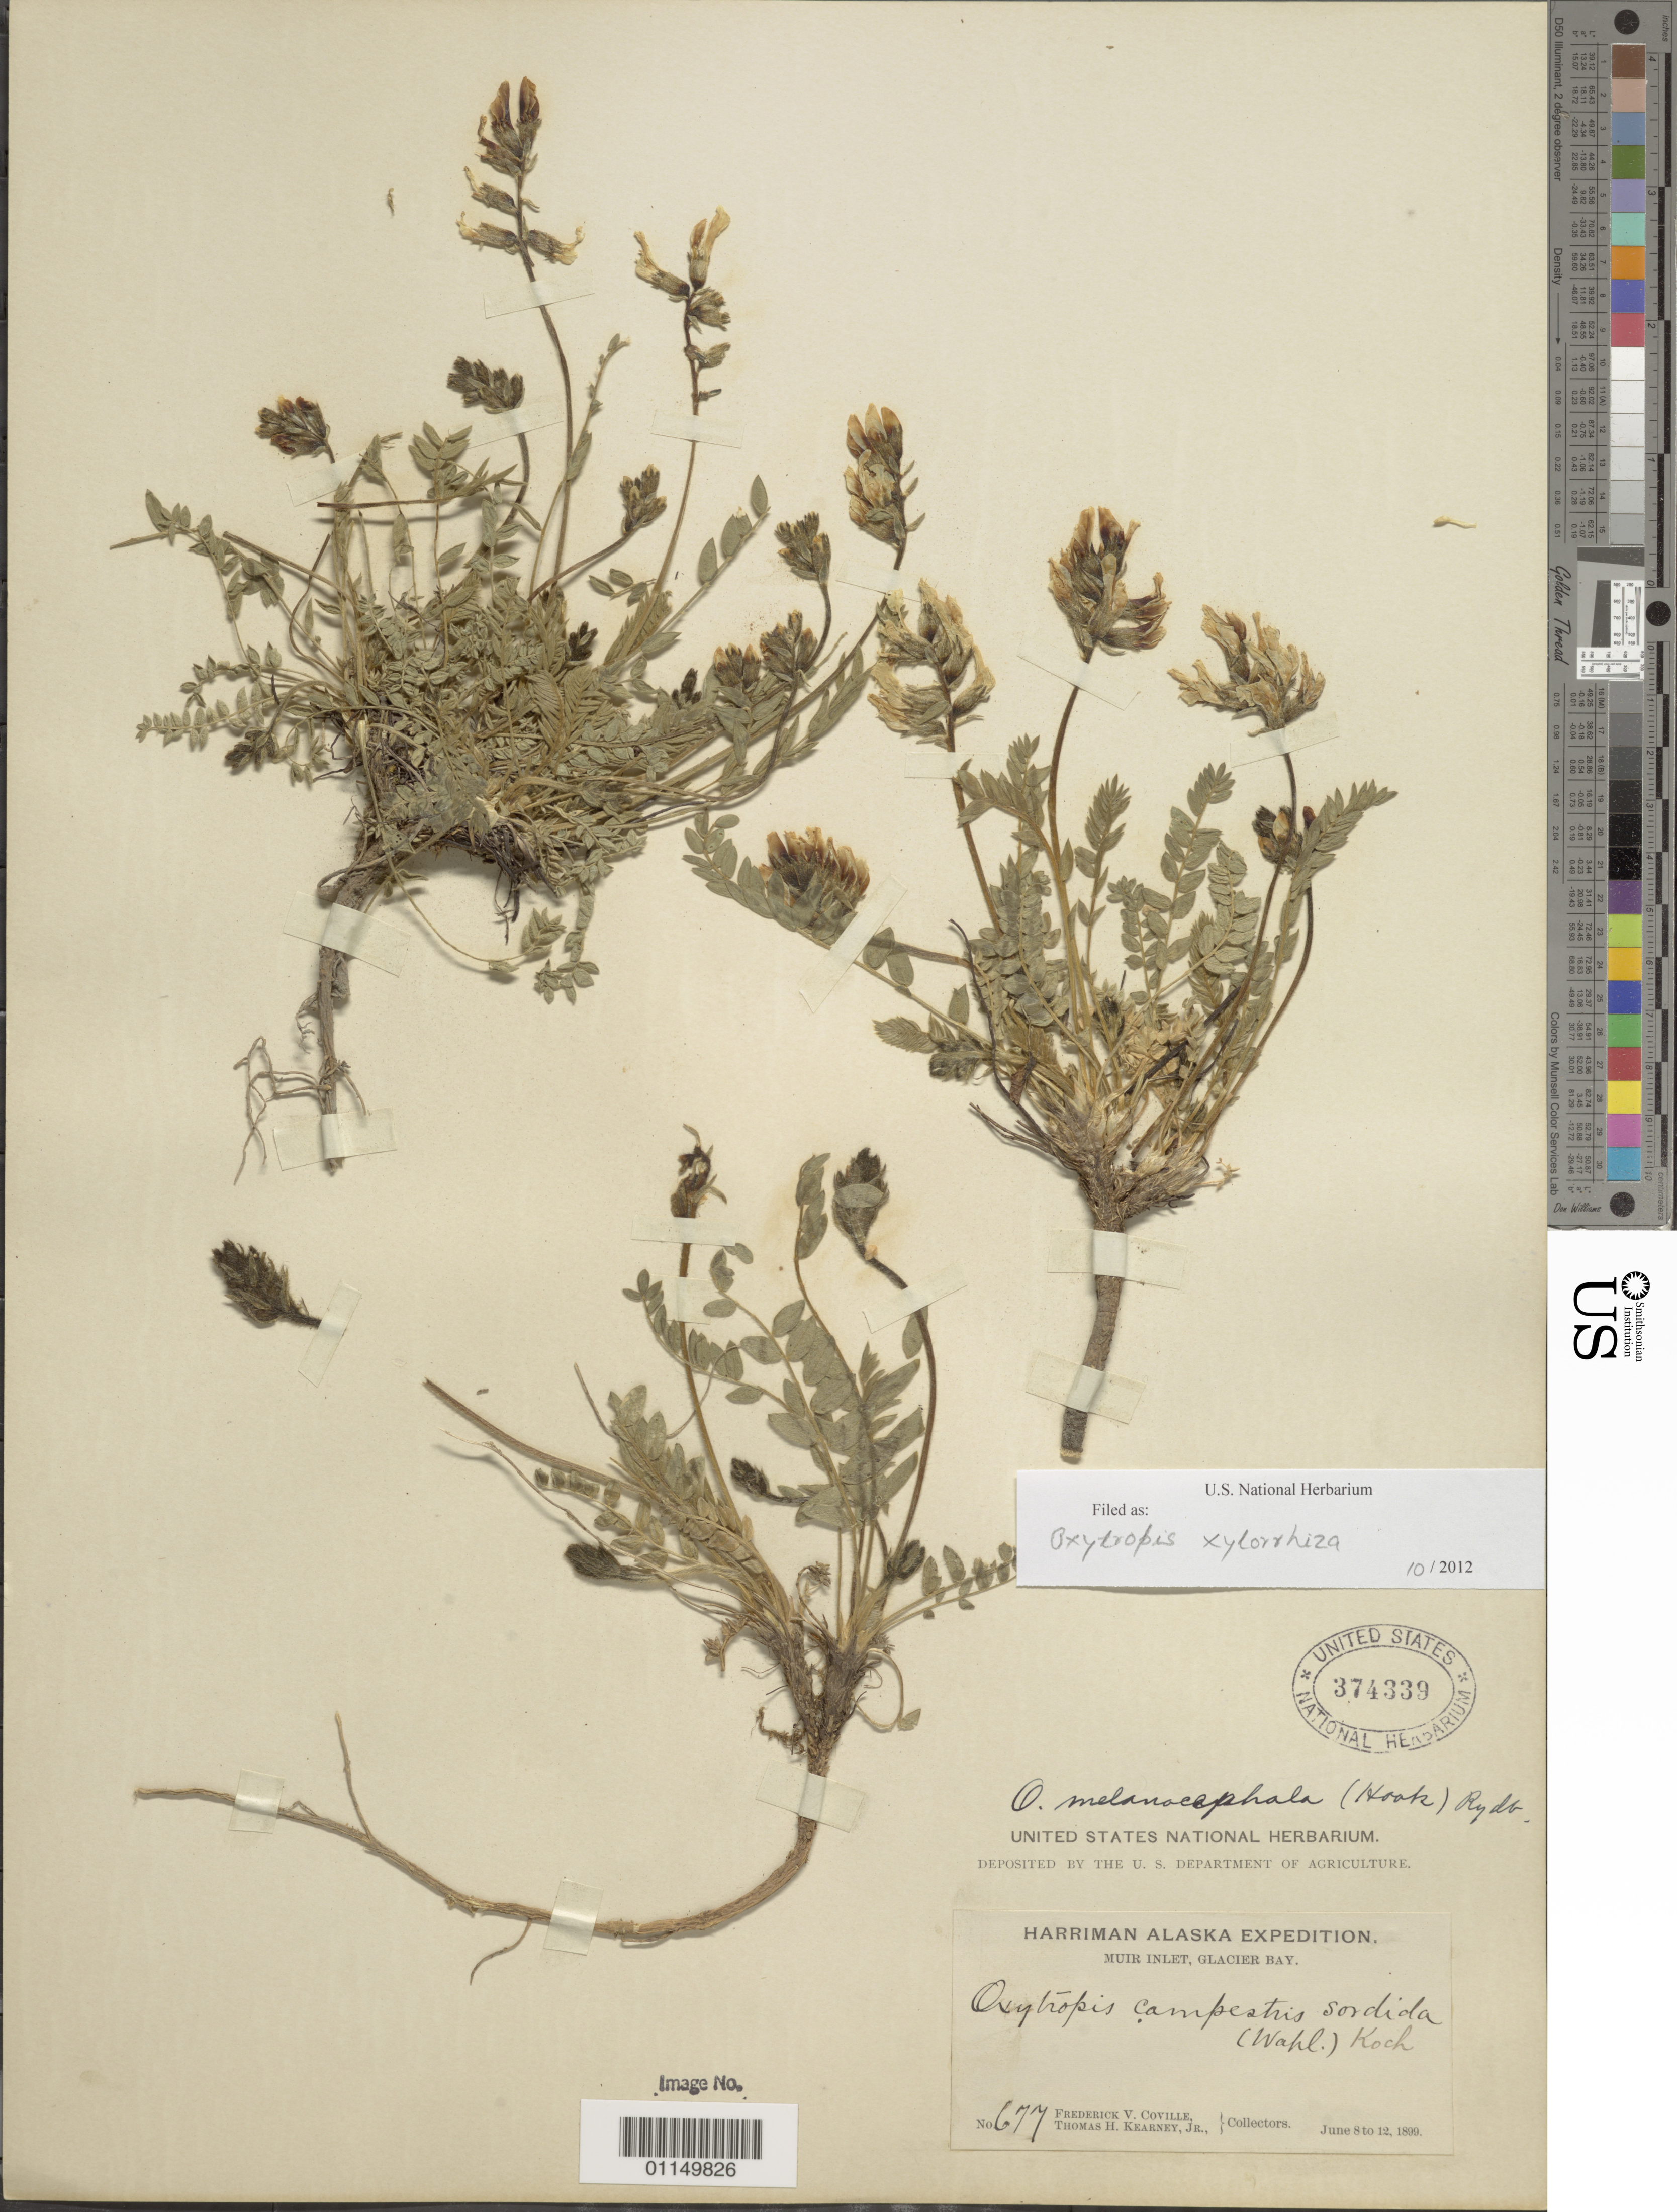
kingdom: Plantae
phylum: Tracheophyta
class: Magnoliopsida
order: Fabales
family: Fabaceae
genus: Oxytropis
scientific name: Oxytropis maydelliana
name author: Trautv.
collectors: F. V. Coville & T. H. Kearney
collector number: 677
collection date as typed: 08 Jun 1899 to 12 Jun 1899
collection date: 1899-06-08/1899-06-12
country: United States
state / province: Alaska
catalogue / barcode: US 374339